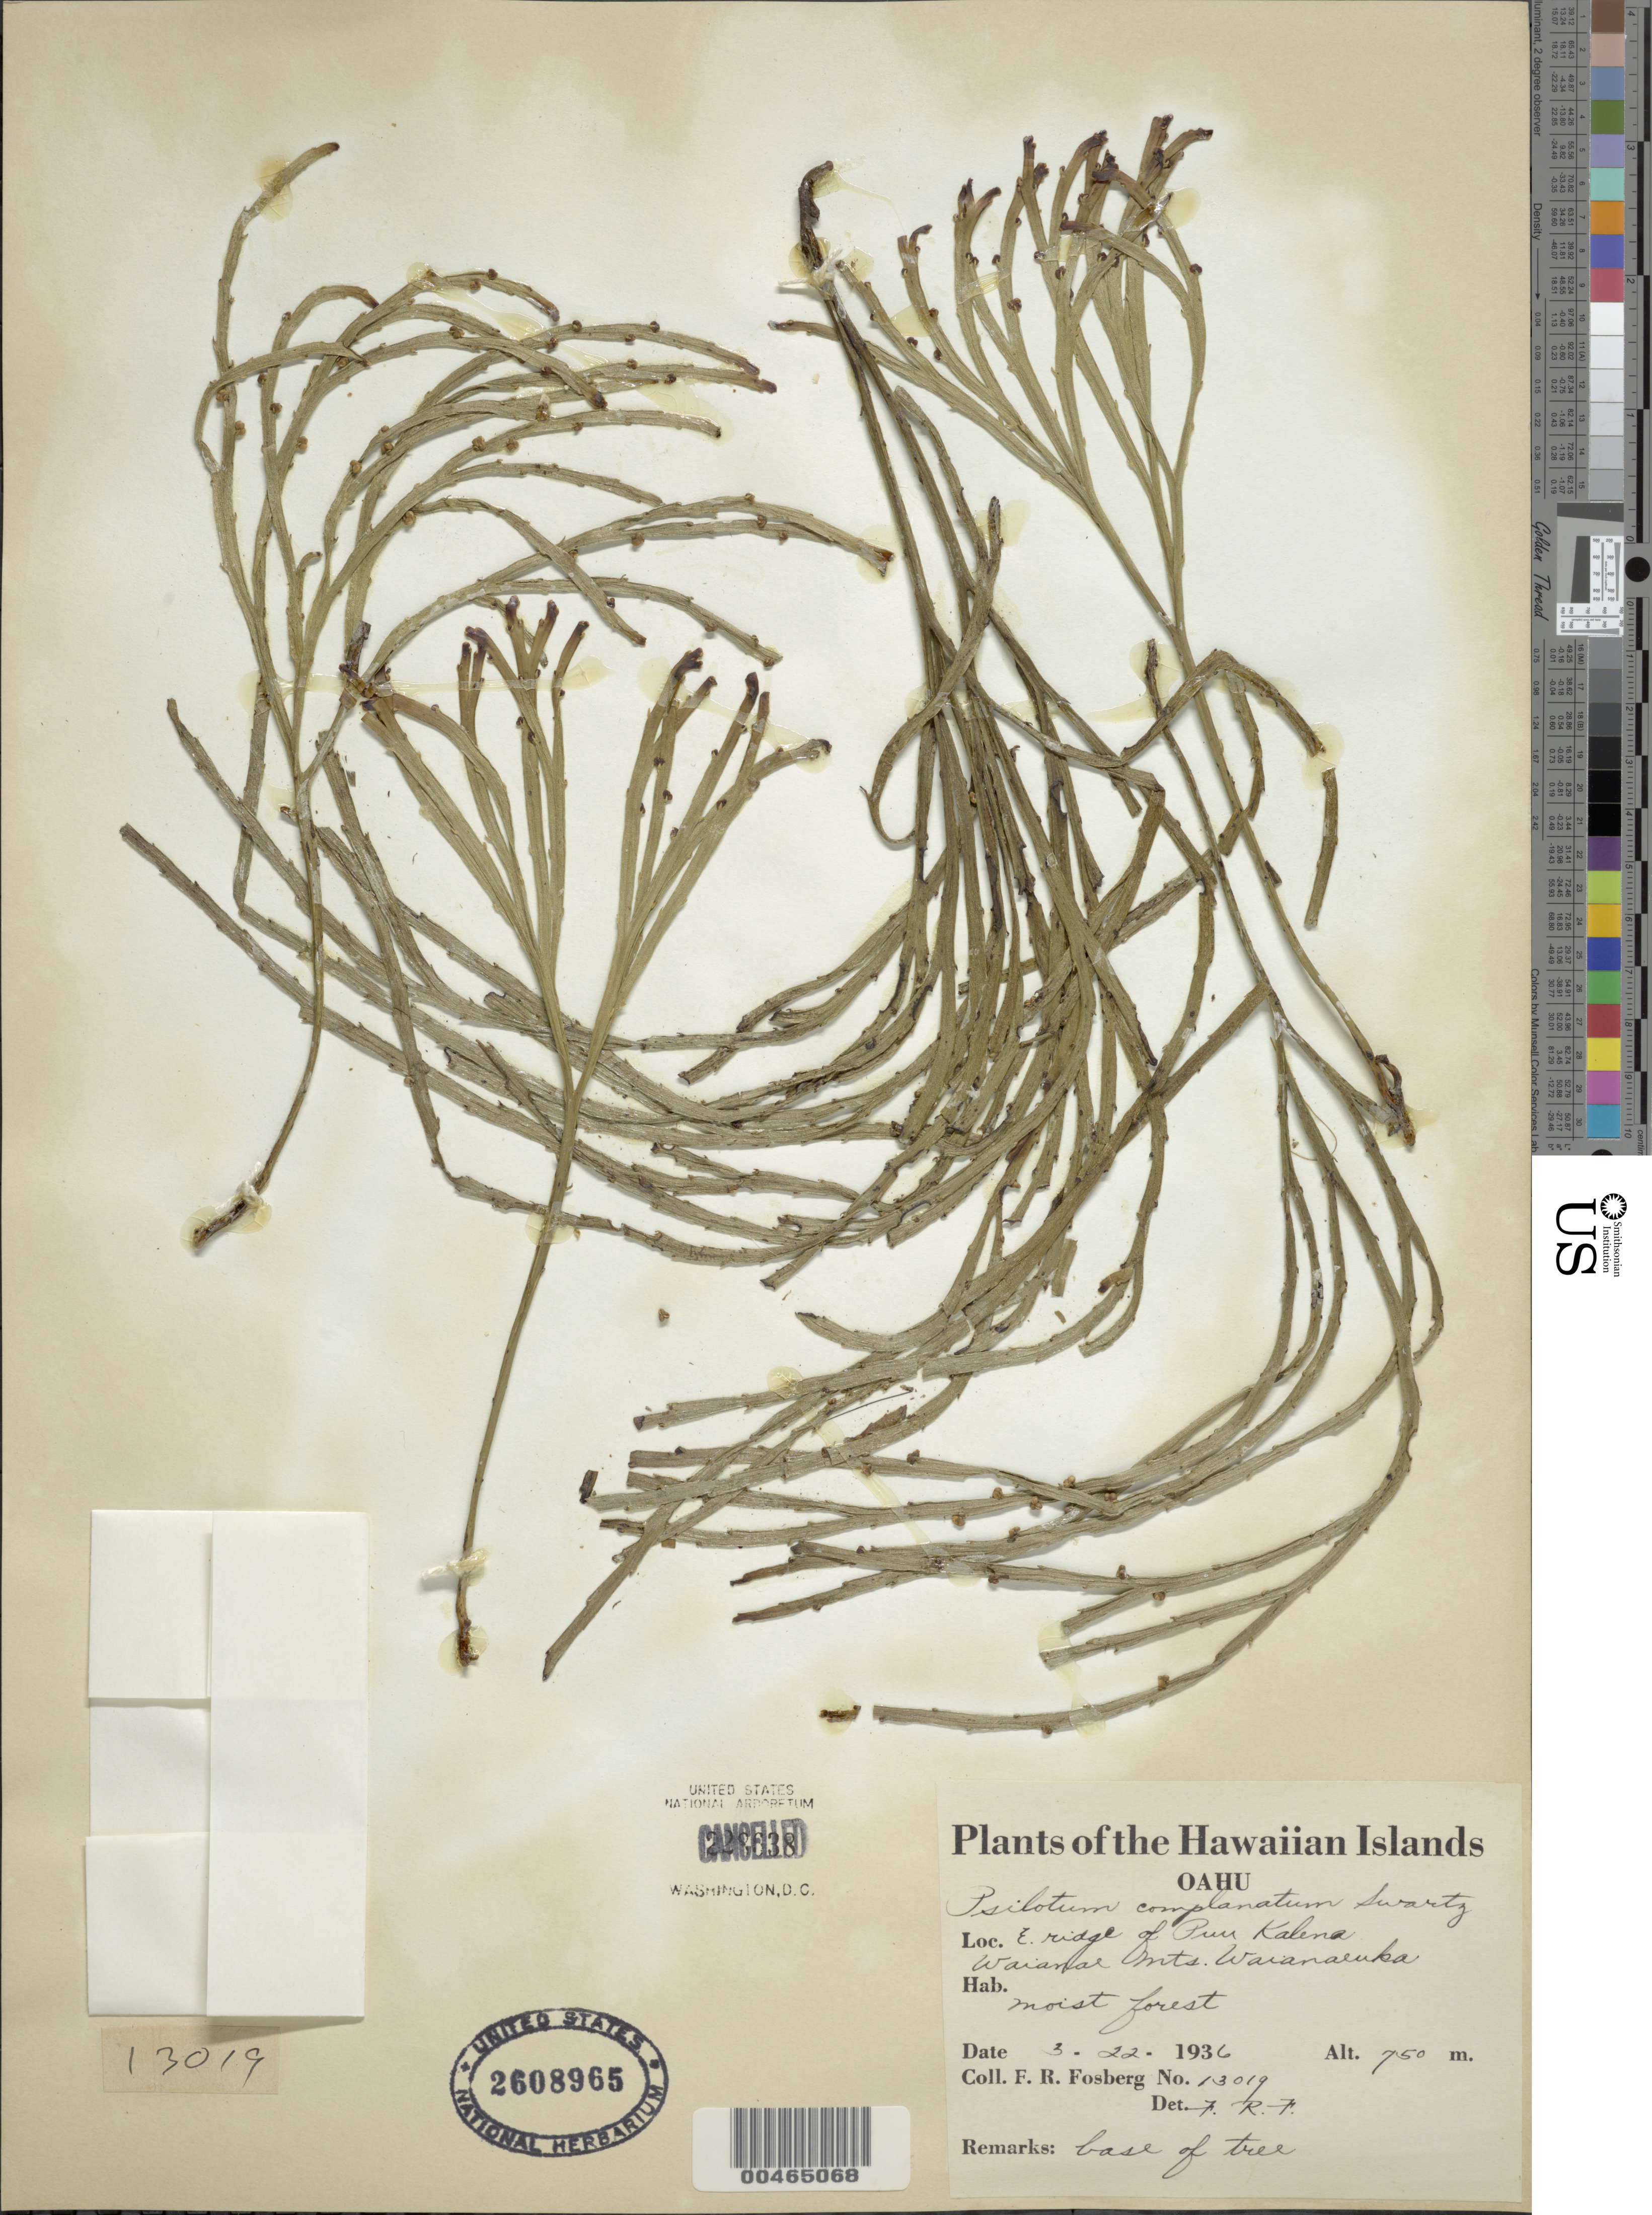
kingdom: Plantae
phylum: Tracheophyta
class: Polypodiopsida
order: Psilotales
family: Psilotaceae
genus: Psilotum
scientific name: Psilotum complanatum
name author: Sw.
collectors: F. R. Fosberg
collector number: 13019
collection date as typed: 22 Mar 1936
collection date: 1936-03-22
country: United States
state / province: Hawaii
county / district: Honolulu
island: Oahu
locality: E ridge of Puu Kalena, Waianae Mountains, Waianaeuka, Oahu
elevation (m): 750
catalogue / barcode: US 2608965